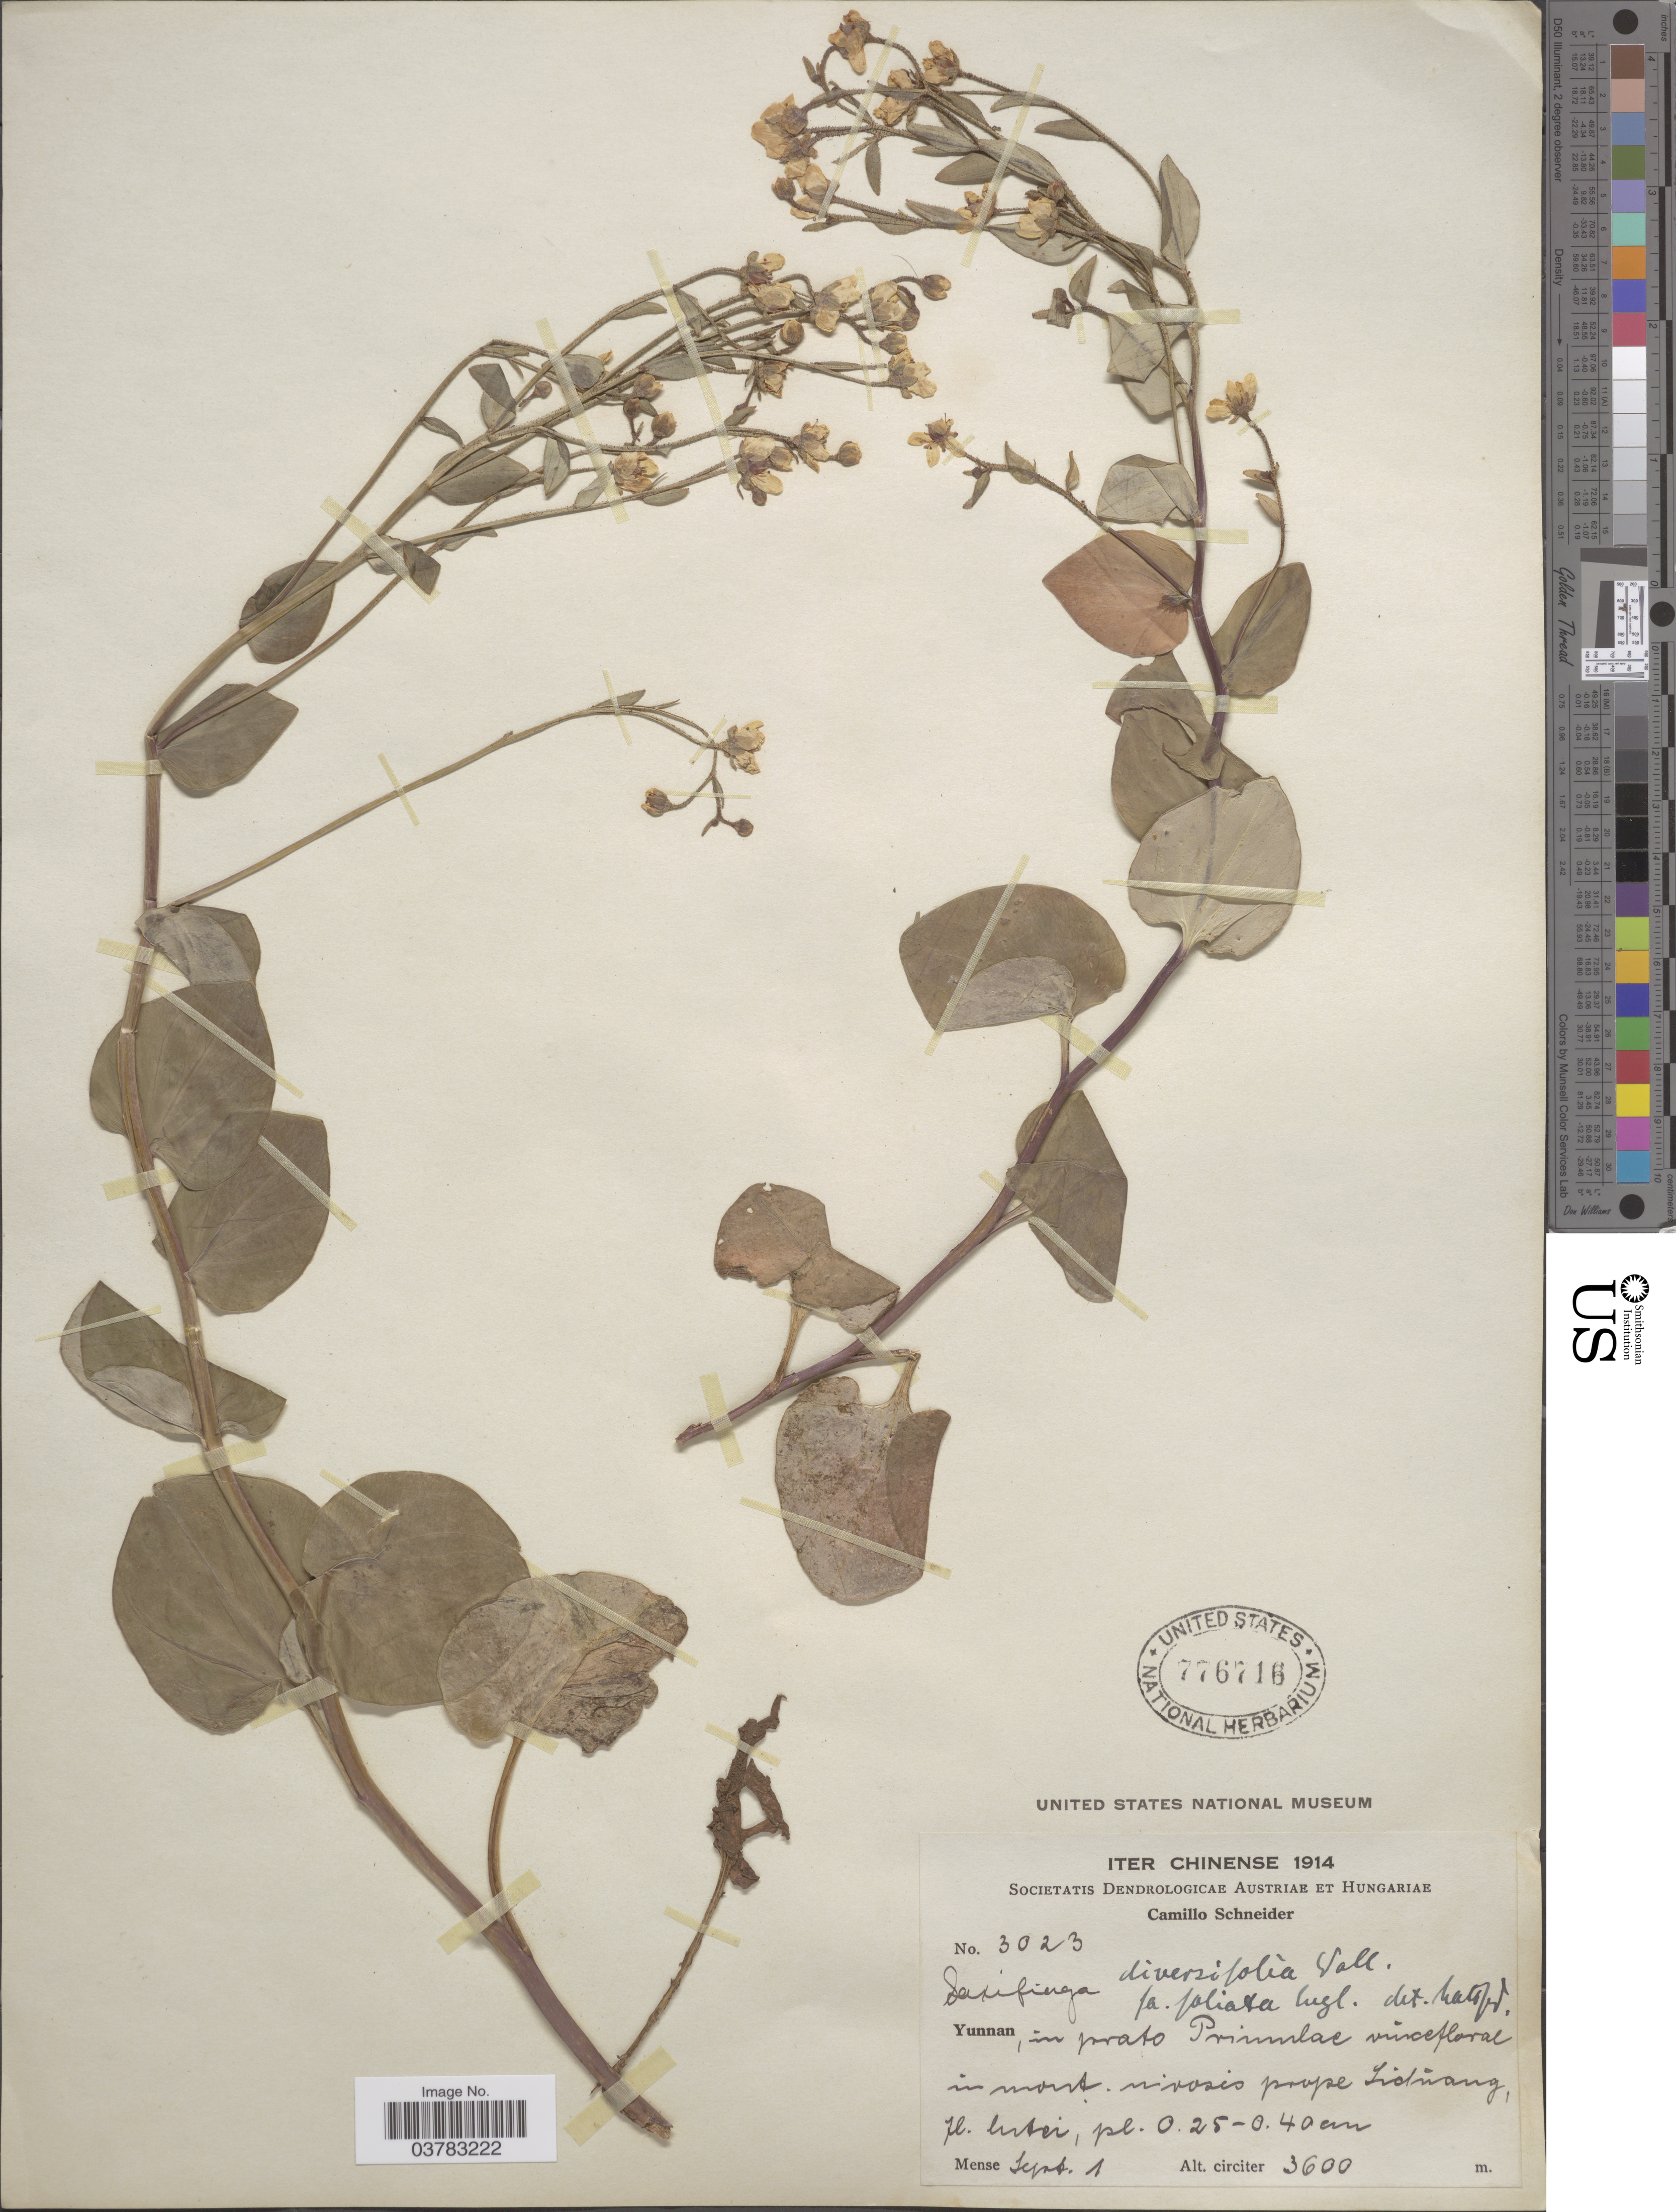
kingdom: Plantae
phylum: Tracheophyta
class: Magnoliopsida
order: Saxifragales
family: Saxifragaceae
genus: Saxifraga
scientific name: Saxifraga diversifolia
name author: Wall.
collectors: C. K. Schneider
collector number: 3023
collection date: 1914-09-01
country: China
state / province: Yunnan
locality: Iter Chinense 1914. Yunnan, in prato Peninsulae [interpreted] vincefloral in mont nivosis [interpreted] prope Lichiang.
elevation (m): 3600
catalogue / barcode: US 776716